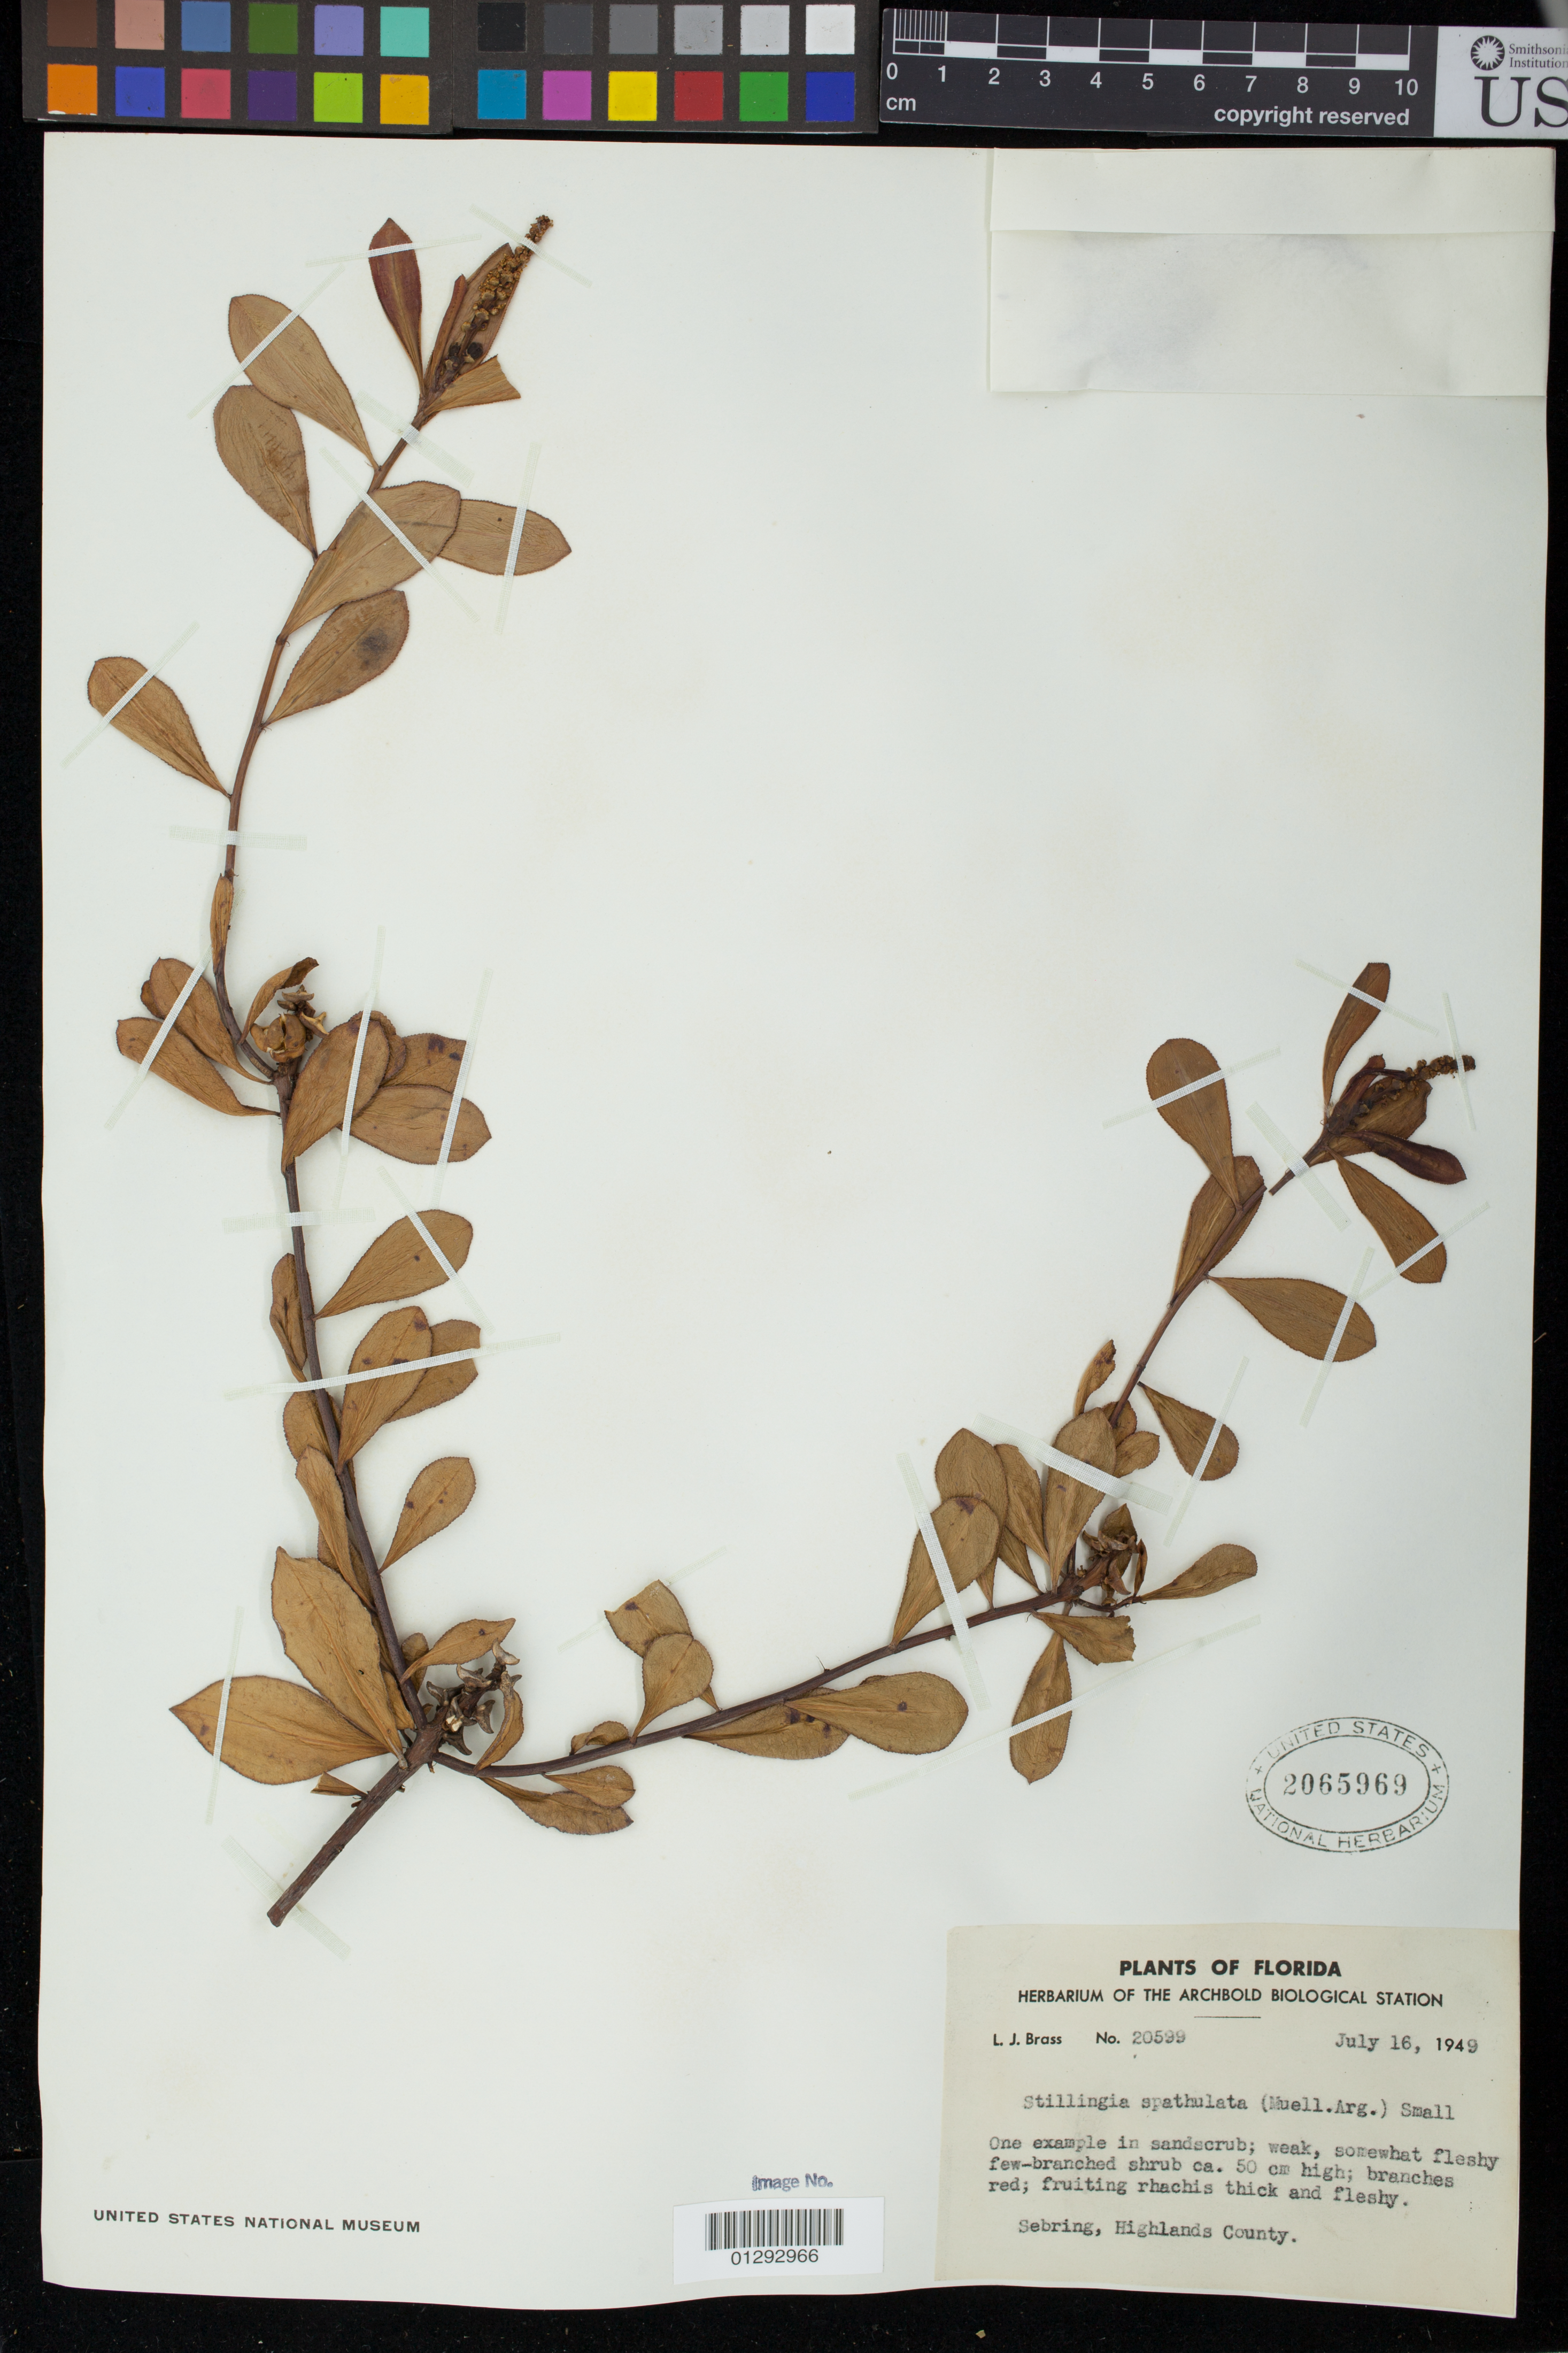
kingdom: Plantae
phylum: Tracheophyta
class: Magnoliopsida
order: Malpighiales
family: Euphorbiaceae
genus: Stillingia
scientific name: Stillingia sylvatica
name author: L.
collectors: L. J. Brass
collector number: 20599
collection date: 1949-07-16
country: United States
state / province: Florida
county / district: Highlands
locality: Sebring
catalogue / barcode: US 2065969